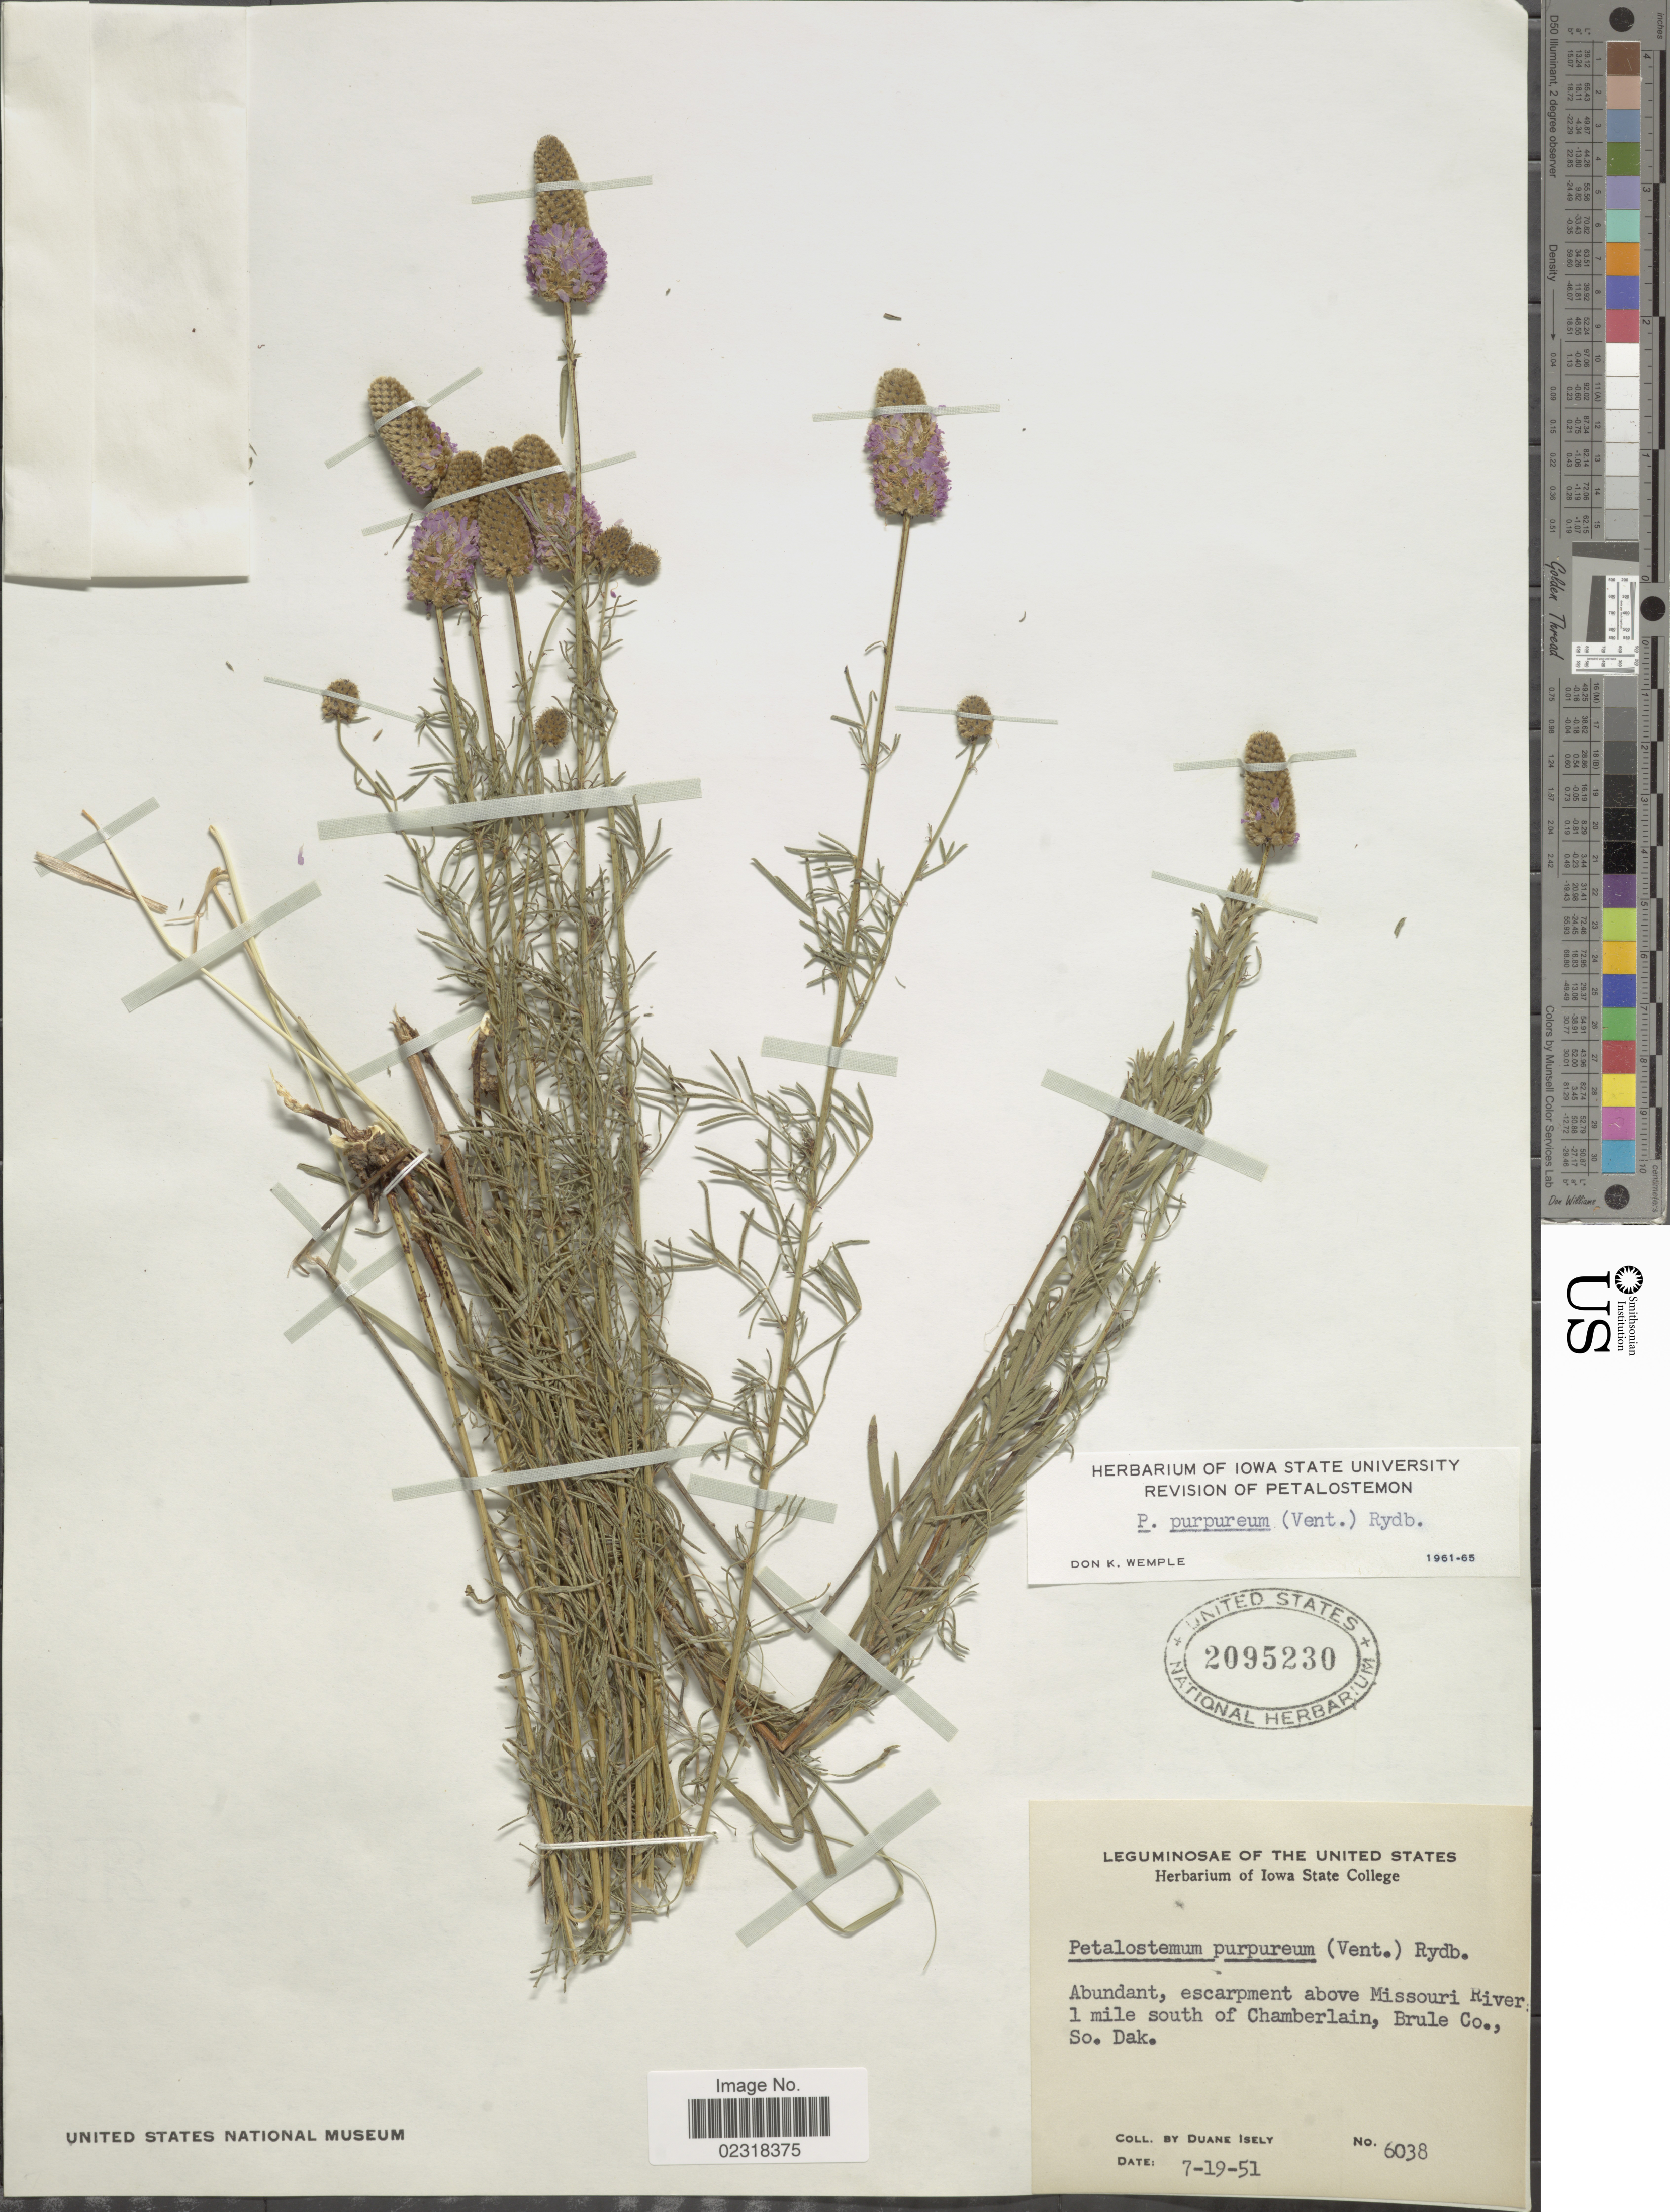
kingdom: Plantae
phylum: Tracheophyta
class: Magnoliopsida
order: Fabales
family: Fabaceae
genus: Dalea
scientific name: Dalea purpurea var. purpurea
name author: Vent.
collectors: D. Isely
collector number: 6038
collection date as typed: Transcribed d/m/y: 19/7/51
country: United States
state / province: South Dakota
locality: Abundant, escarpment above Missouri River, 1 mile south of Chamberlain, Brule Co., So. Dak.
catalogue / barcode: US 2095230